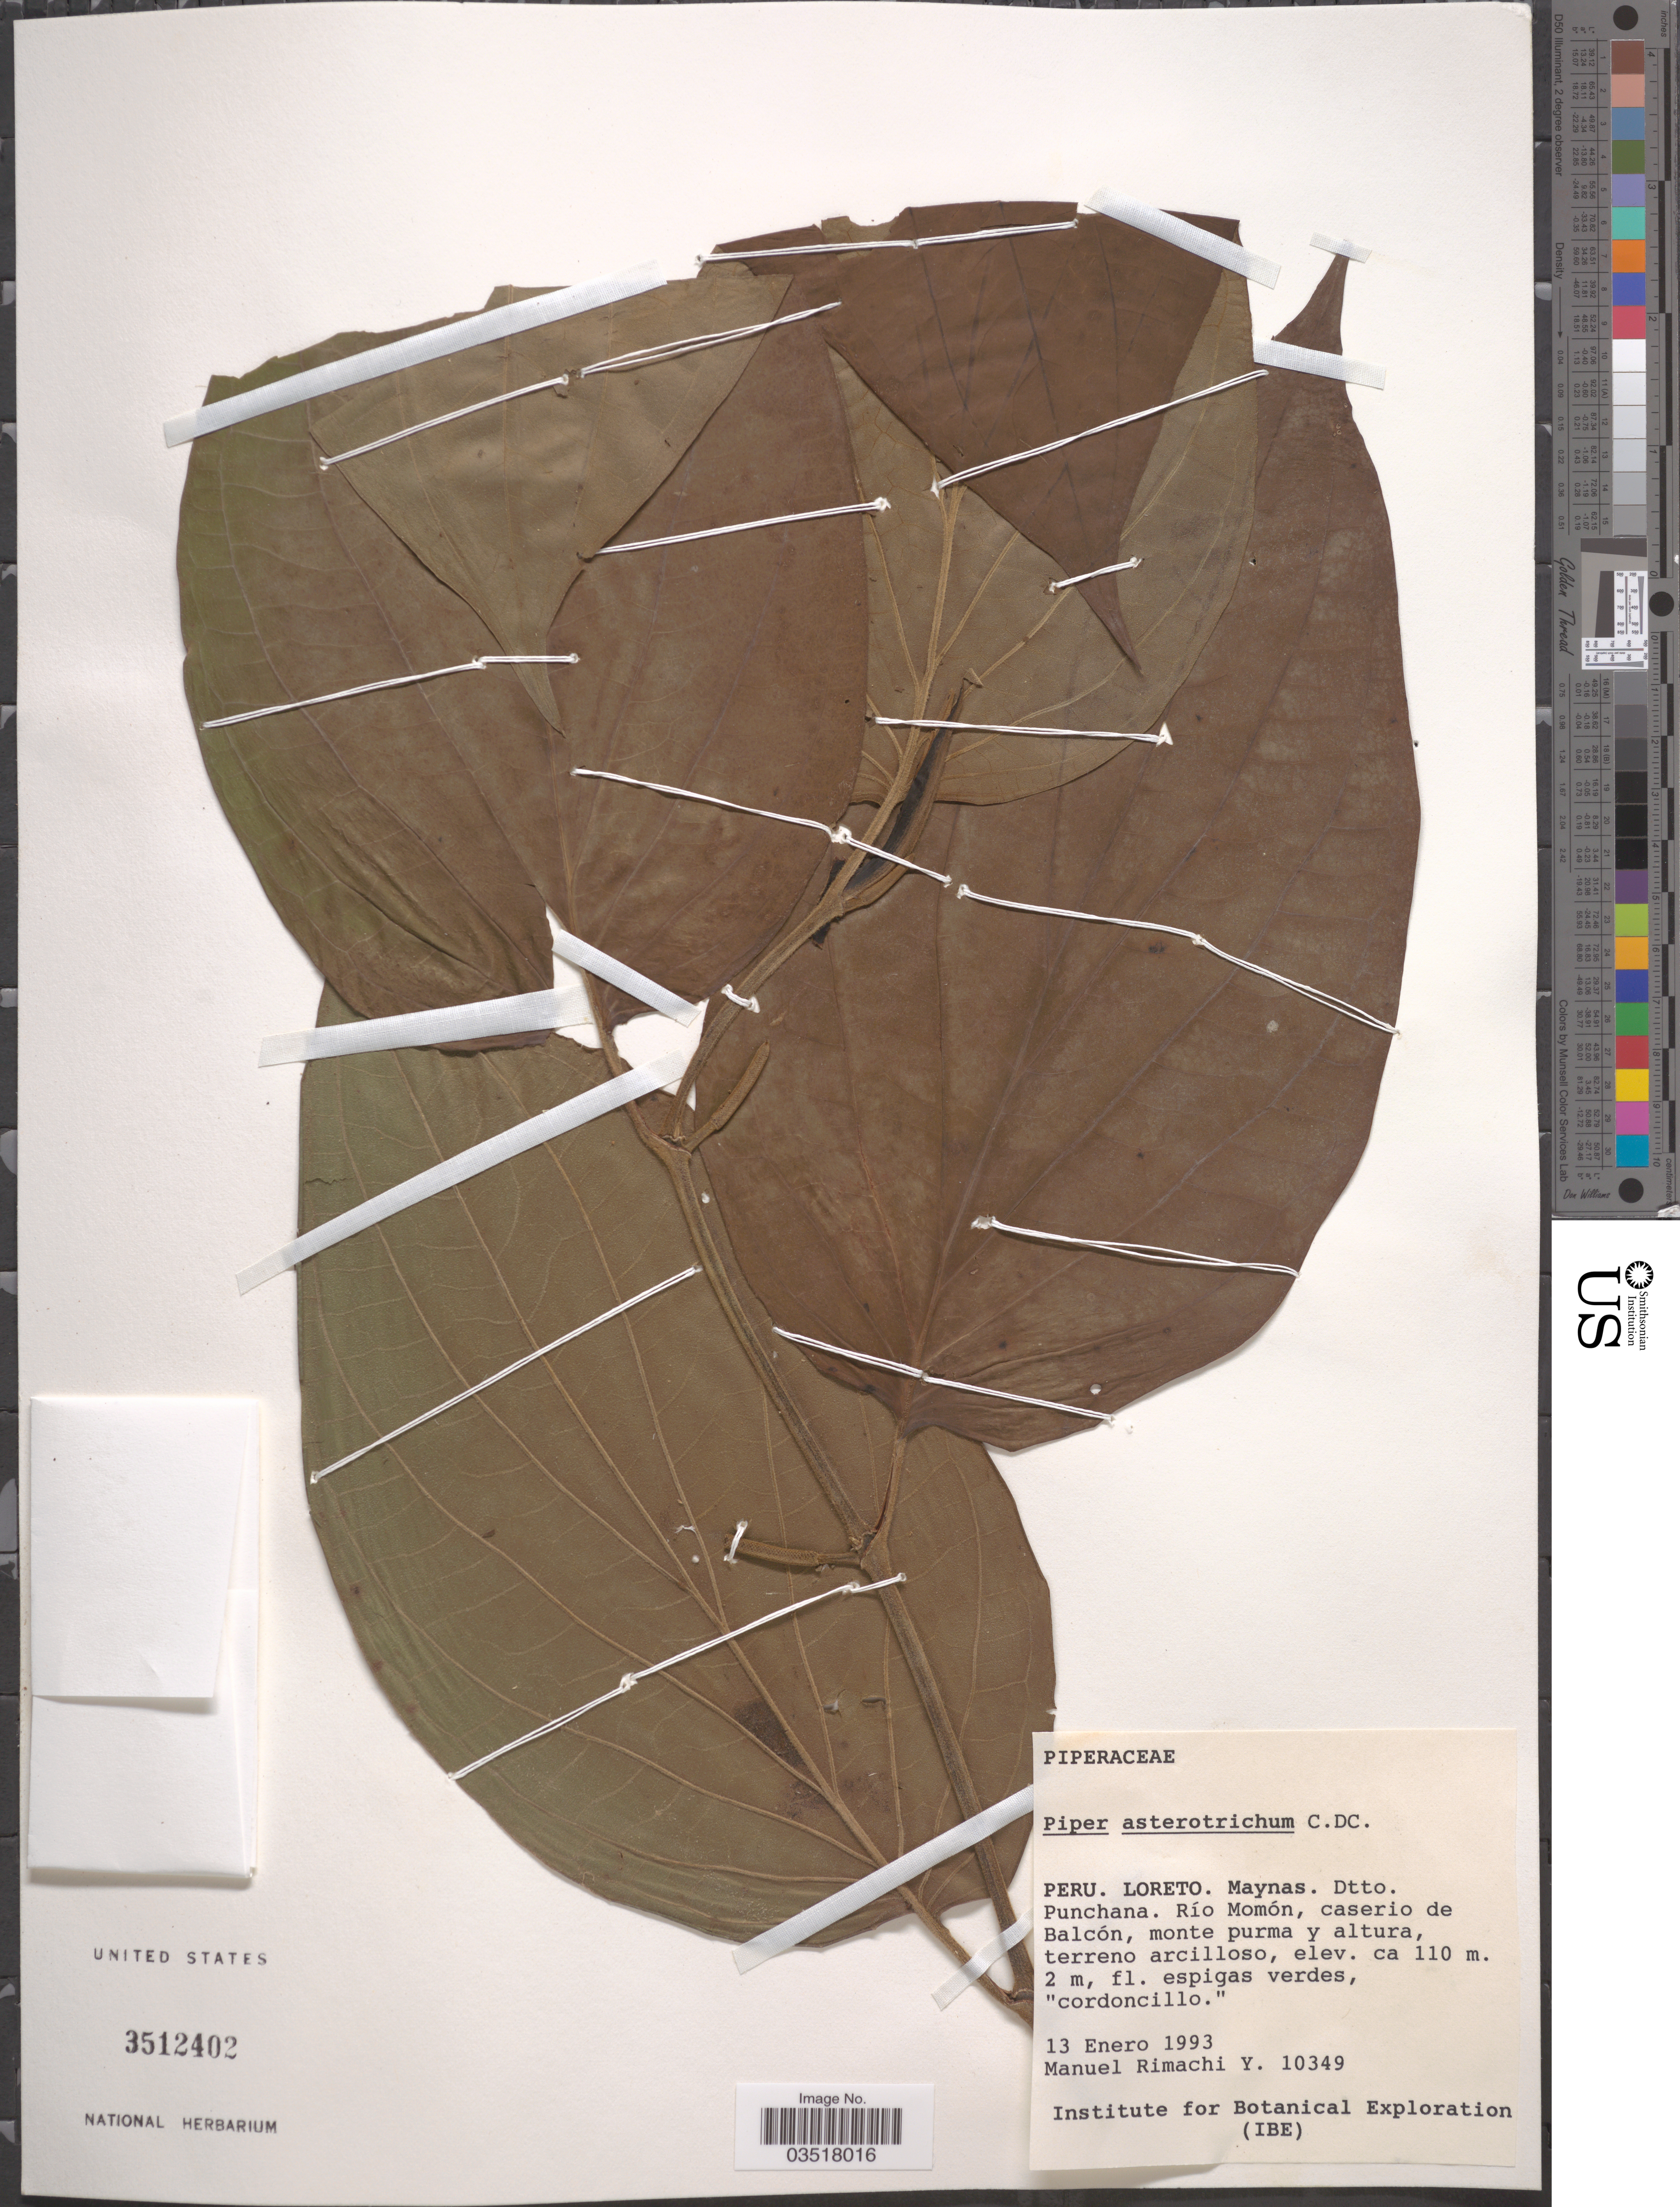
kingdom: Plantae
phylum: Tracheophyta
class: Magnoliopsida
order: Piperales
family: Piperaceae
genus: Piper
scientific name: Piper asterotrichum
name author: C. DC.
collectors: M. Rimachi Y.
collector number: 10349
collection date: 1993-01-13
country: Peru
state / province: Loreto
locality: Maynas. Dtto. Punchana. Río Momón, caserio de Balcón.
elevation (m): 110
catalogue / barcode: US 3512402